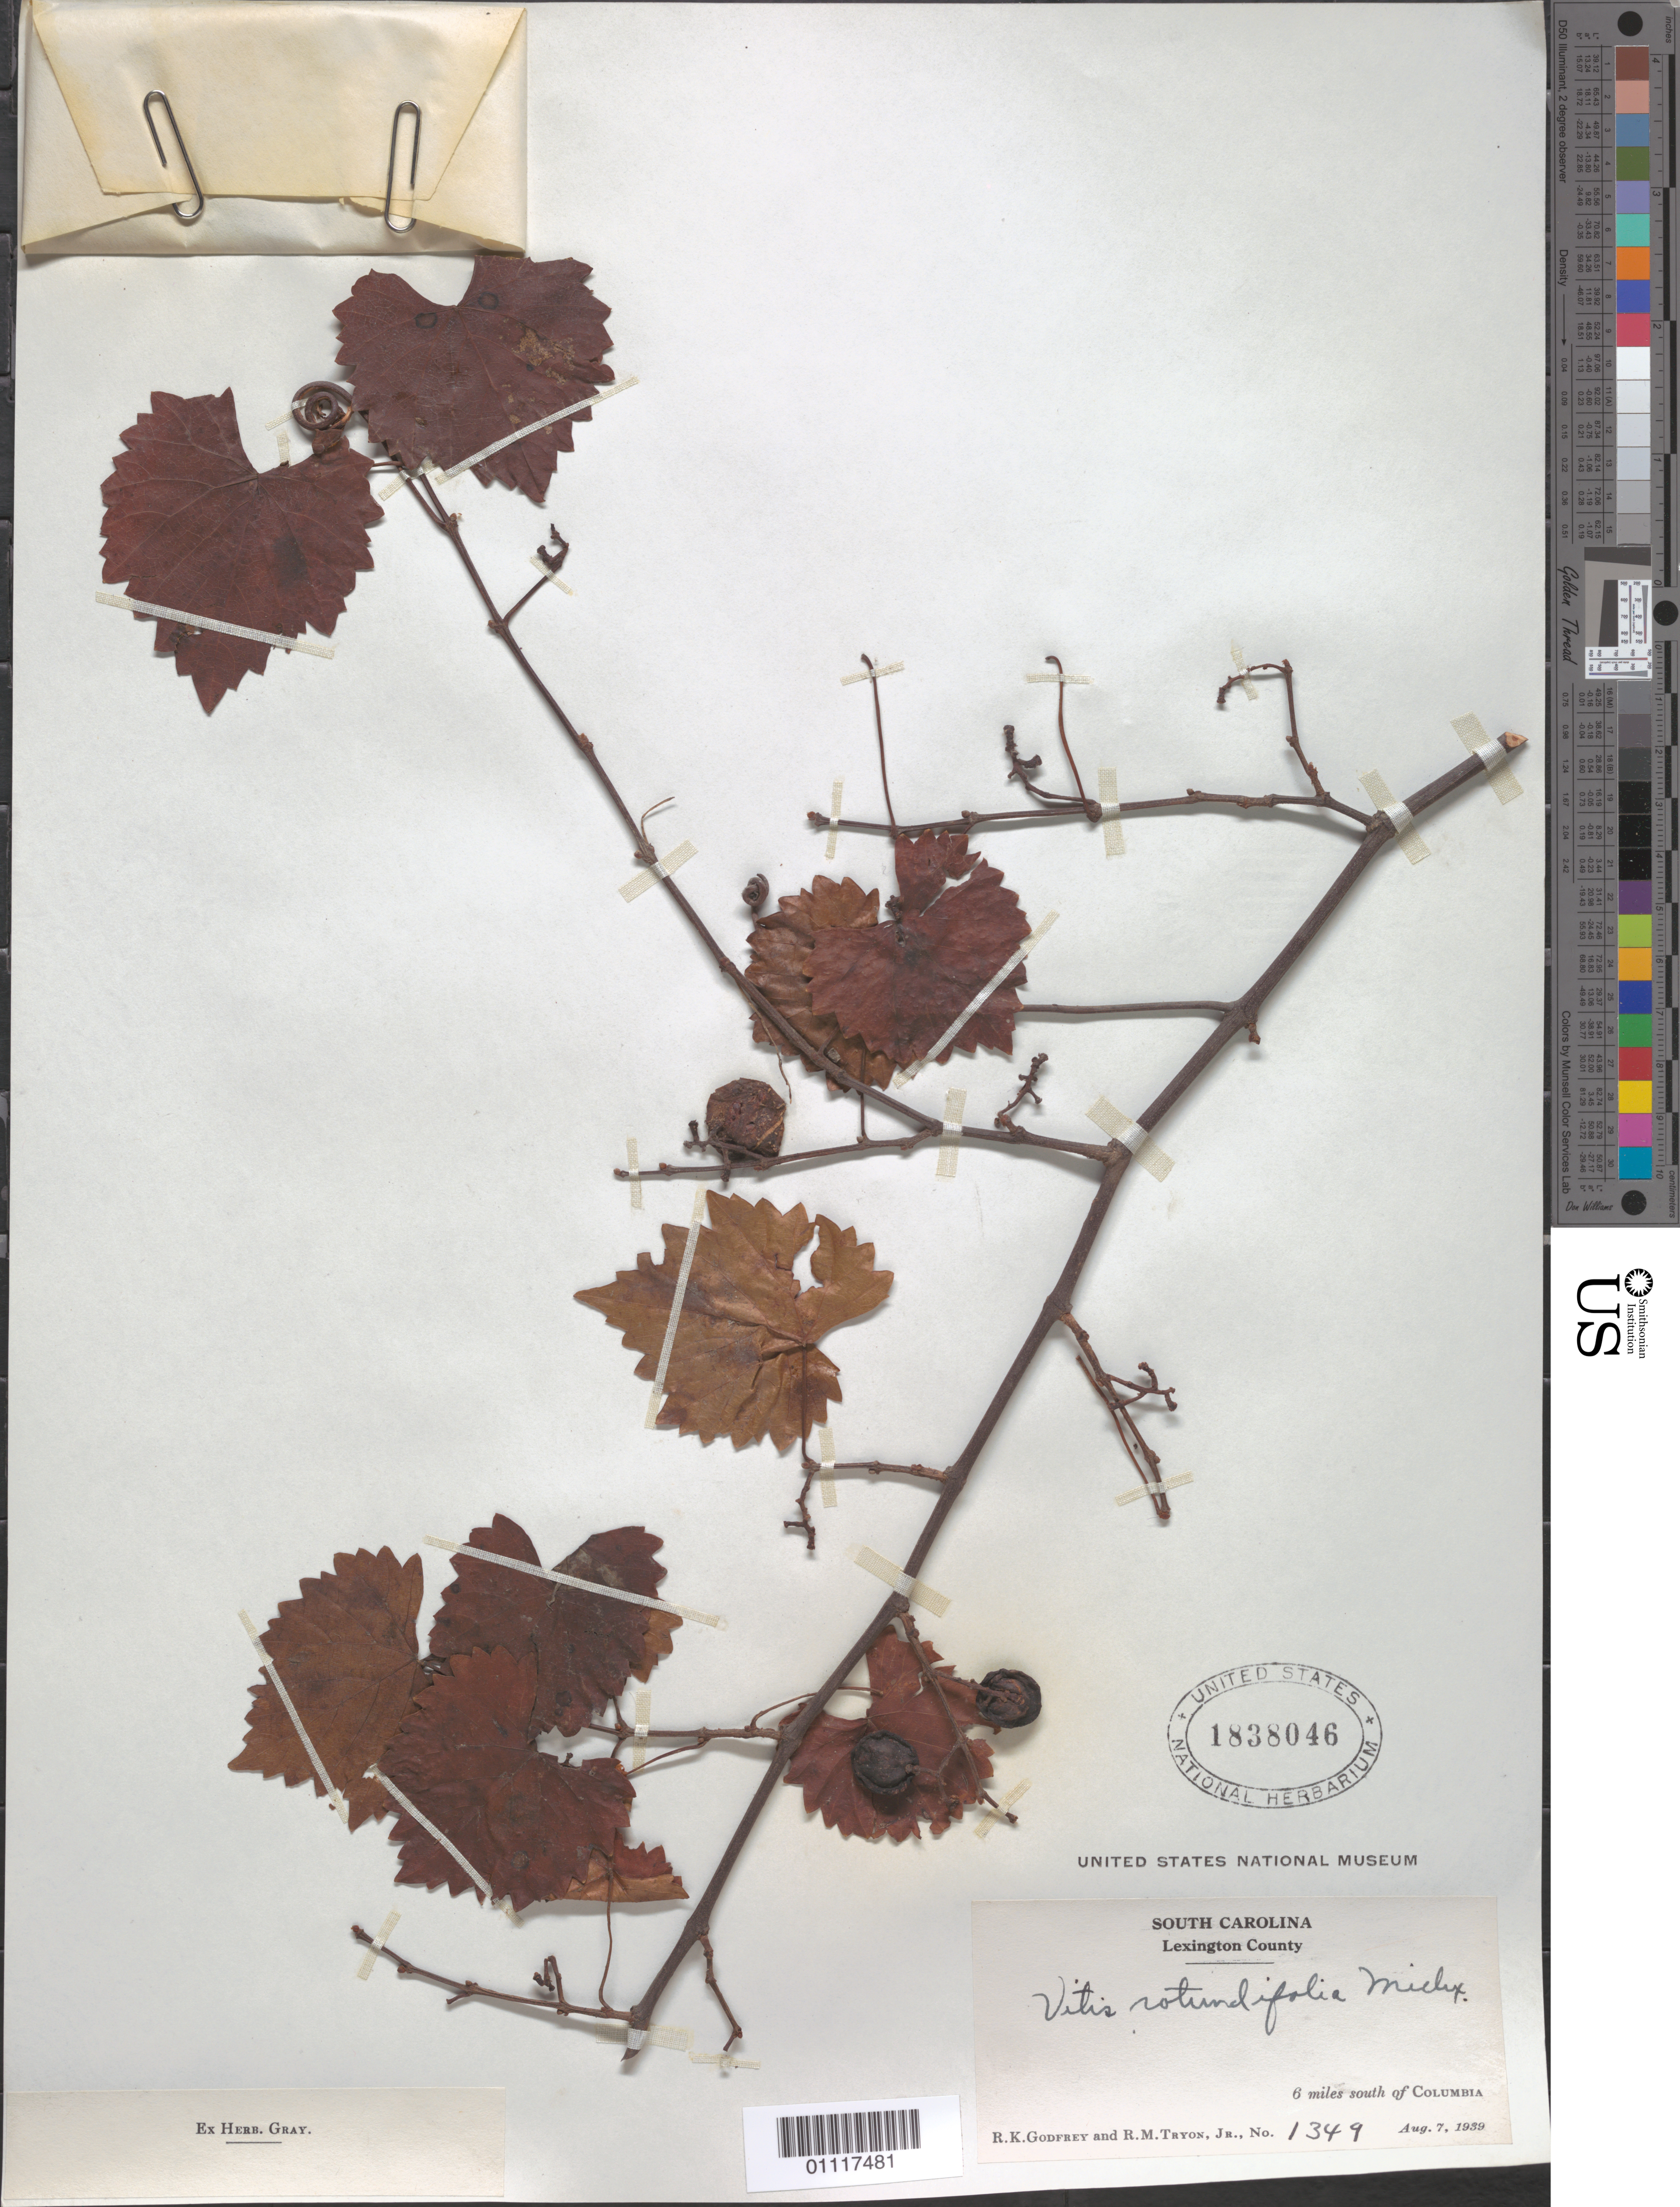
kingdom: Plantae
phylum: Tracheophyta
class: Magnoliopsida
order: Vitales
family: Vitaceae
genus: Vitis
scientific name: Vitis rotundifolia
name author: Michx.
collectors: R. K. Godfrey & R. M. Tryon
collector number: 1349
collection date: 1939-08-07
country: United States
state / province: South Carolina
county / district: Lexington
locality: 6 miles south of Columbia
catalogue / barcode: US 1838046